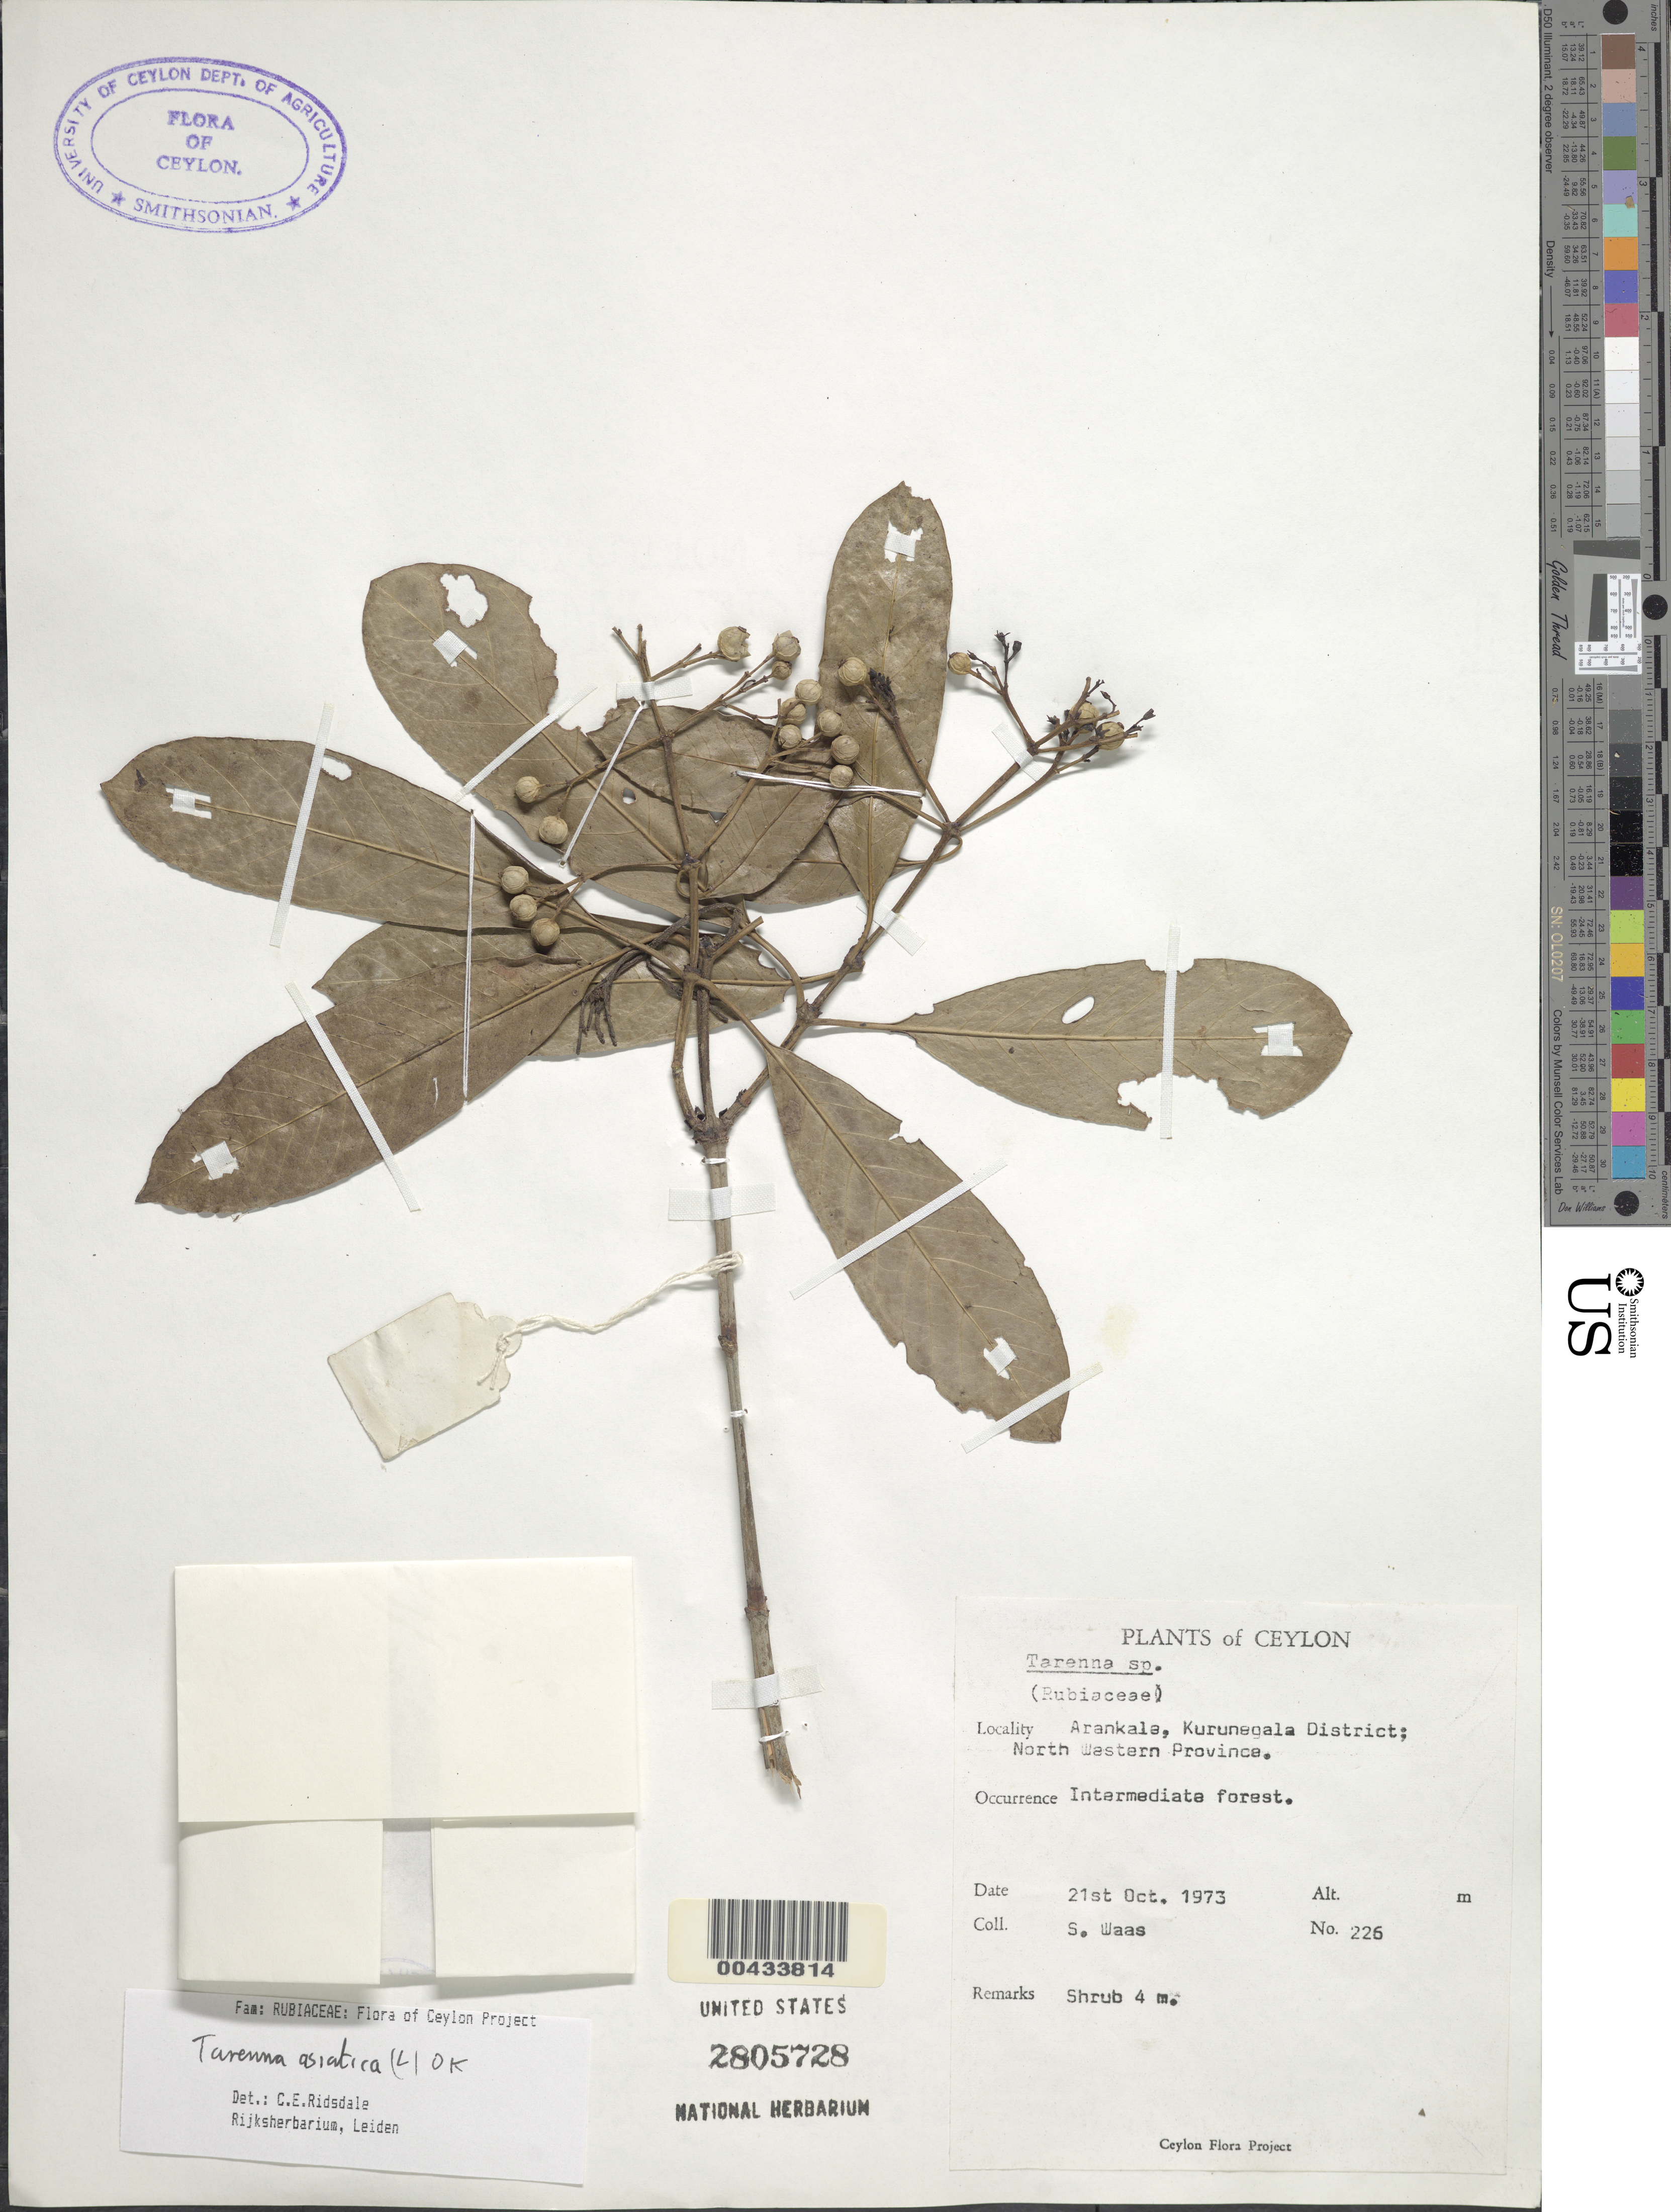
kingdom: Plantae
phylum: Tracheophyta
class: Magnoliopsida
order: Gentianales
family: Rubiaceae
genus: Tarenna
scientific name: Tarenna asiatica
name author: (L.) Kuntze ex K. Schum.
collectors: S. Waas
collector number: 226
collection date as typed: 21 Oct 1973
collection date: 1973-10-21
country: Sri Lanka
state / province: North Western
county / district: Kurunegala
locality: Arankala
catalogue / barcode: US 2805728